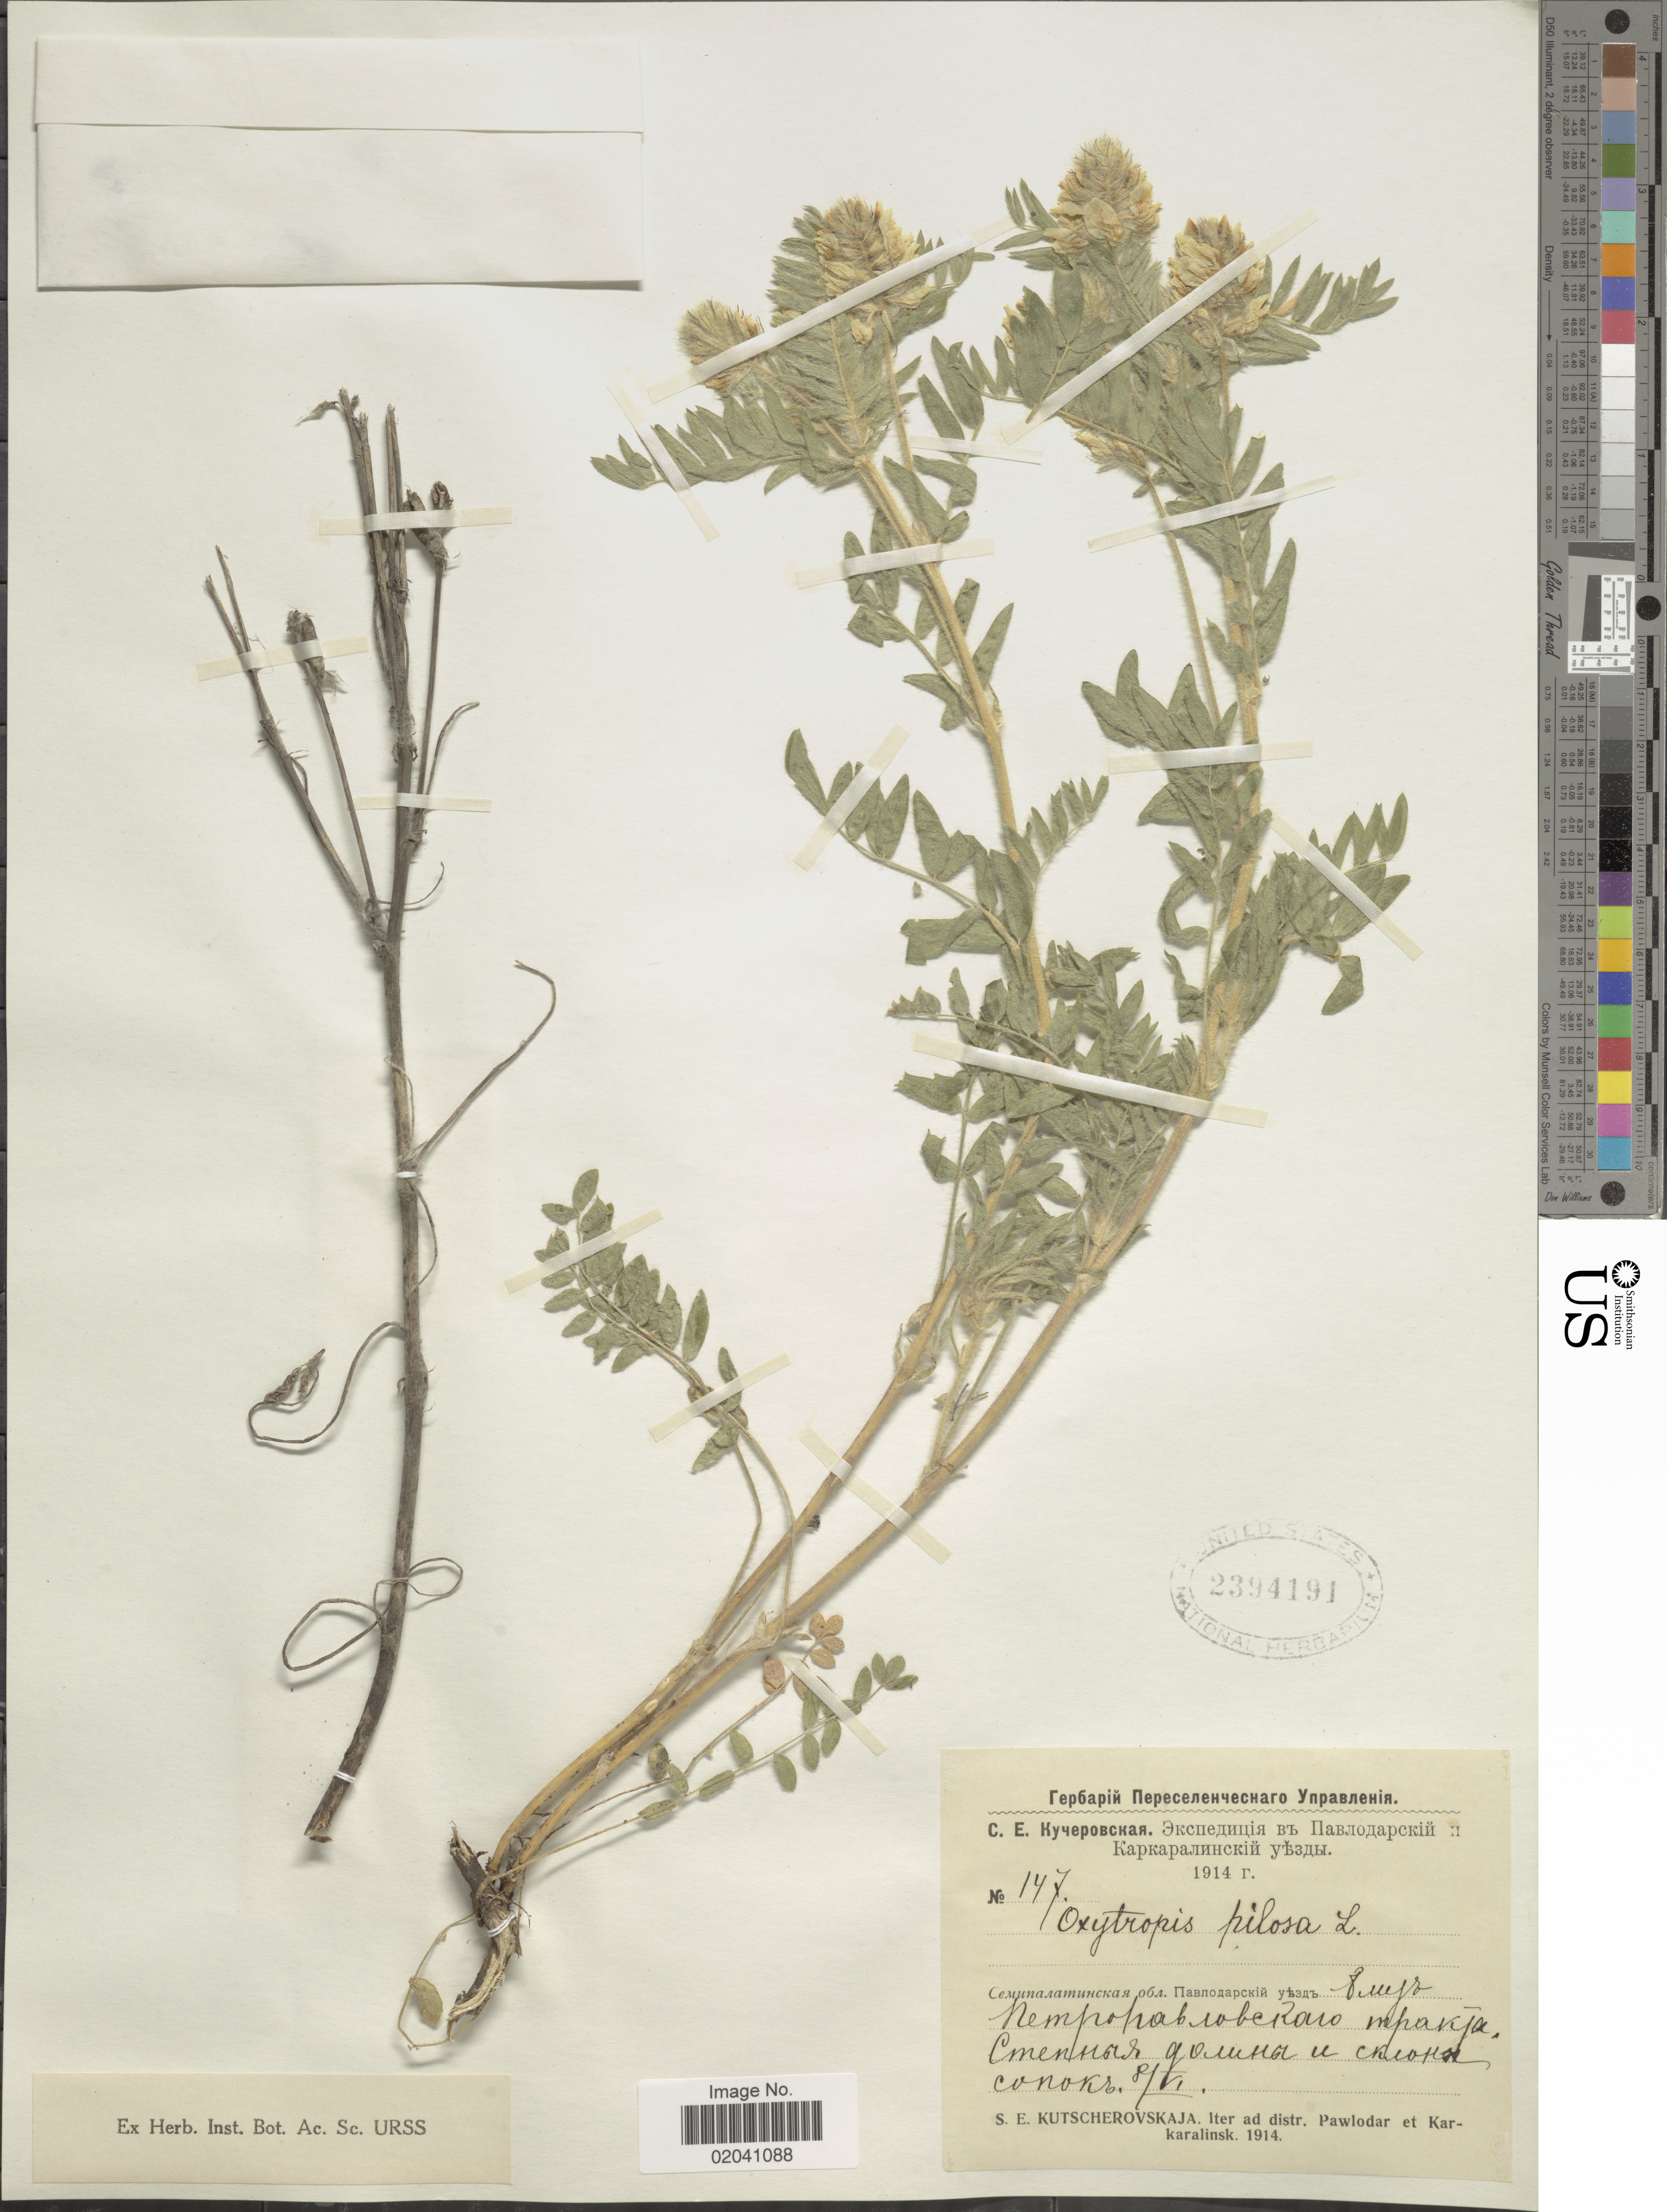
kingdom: Plantae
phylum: Tracheophyta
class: Magnoliopsida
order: Fabales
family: Fabaceae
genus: Oxytropis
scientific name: Oxytropis pilosa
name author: (L.) DC.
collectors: S. Kutscherovskaja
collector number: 147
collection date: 1914-06-08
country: Kazakhstan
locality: Iter ad distr. Pawlodar et Karkaralinsk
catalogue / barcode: US 2394191